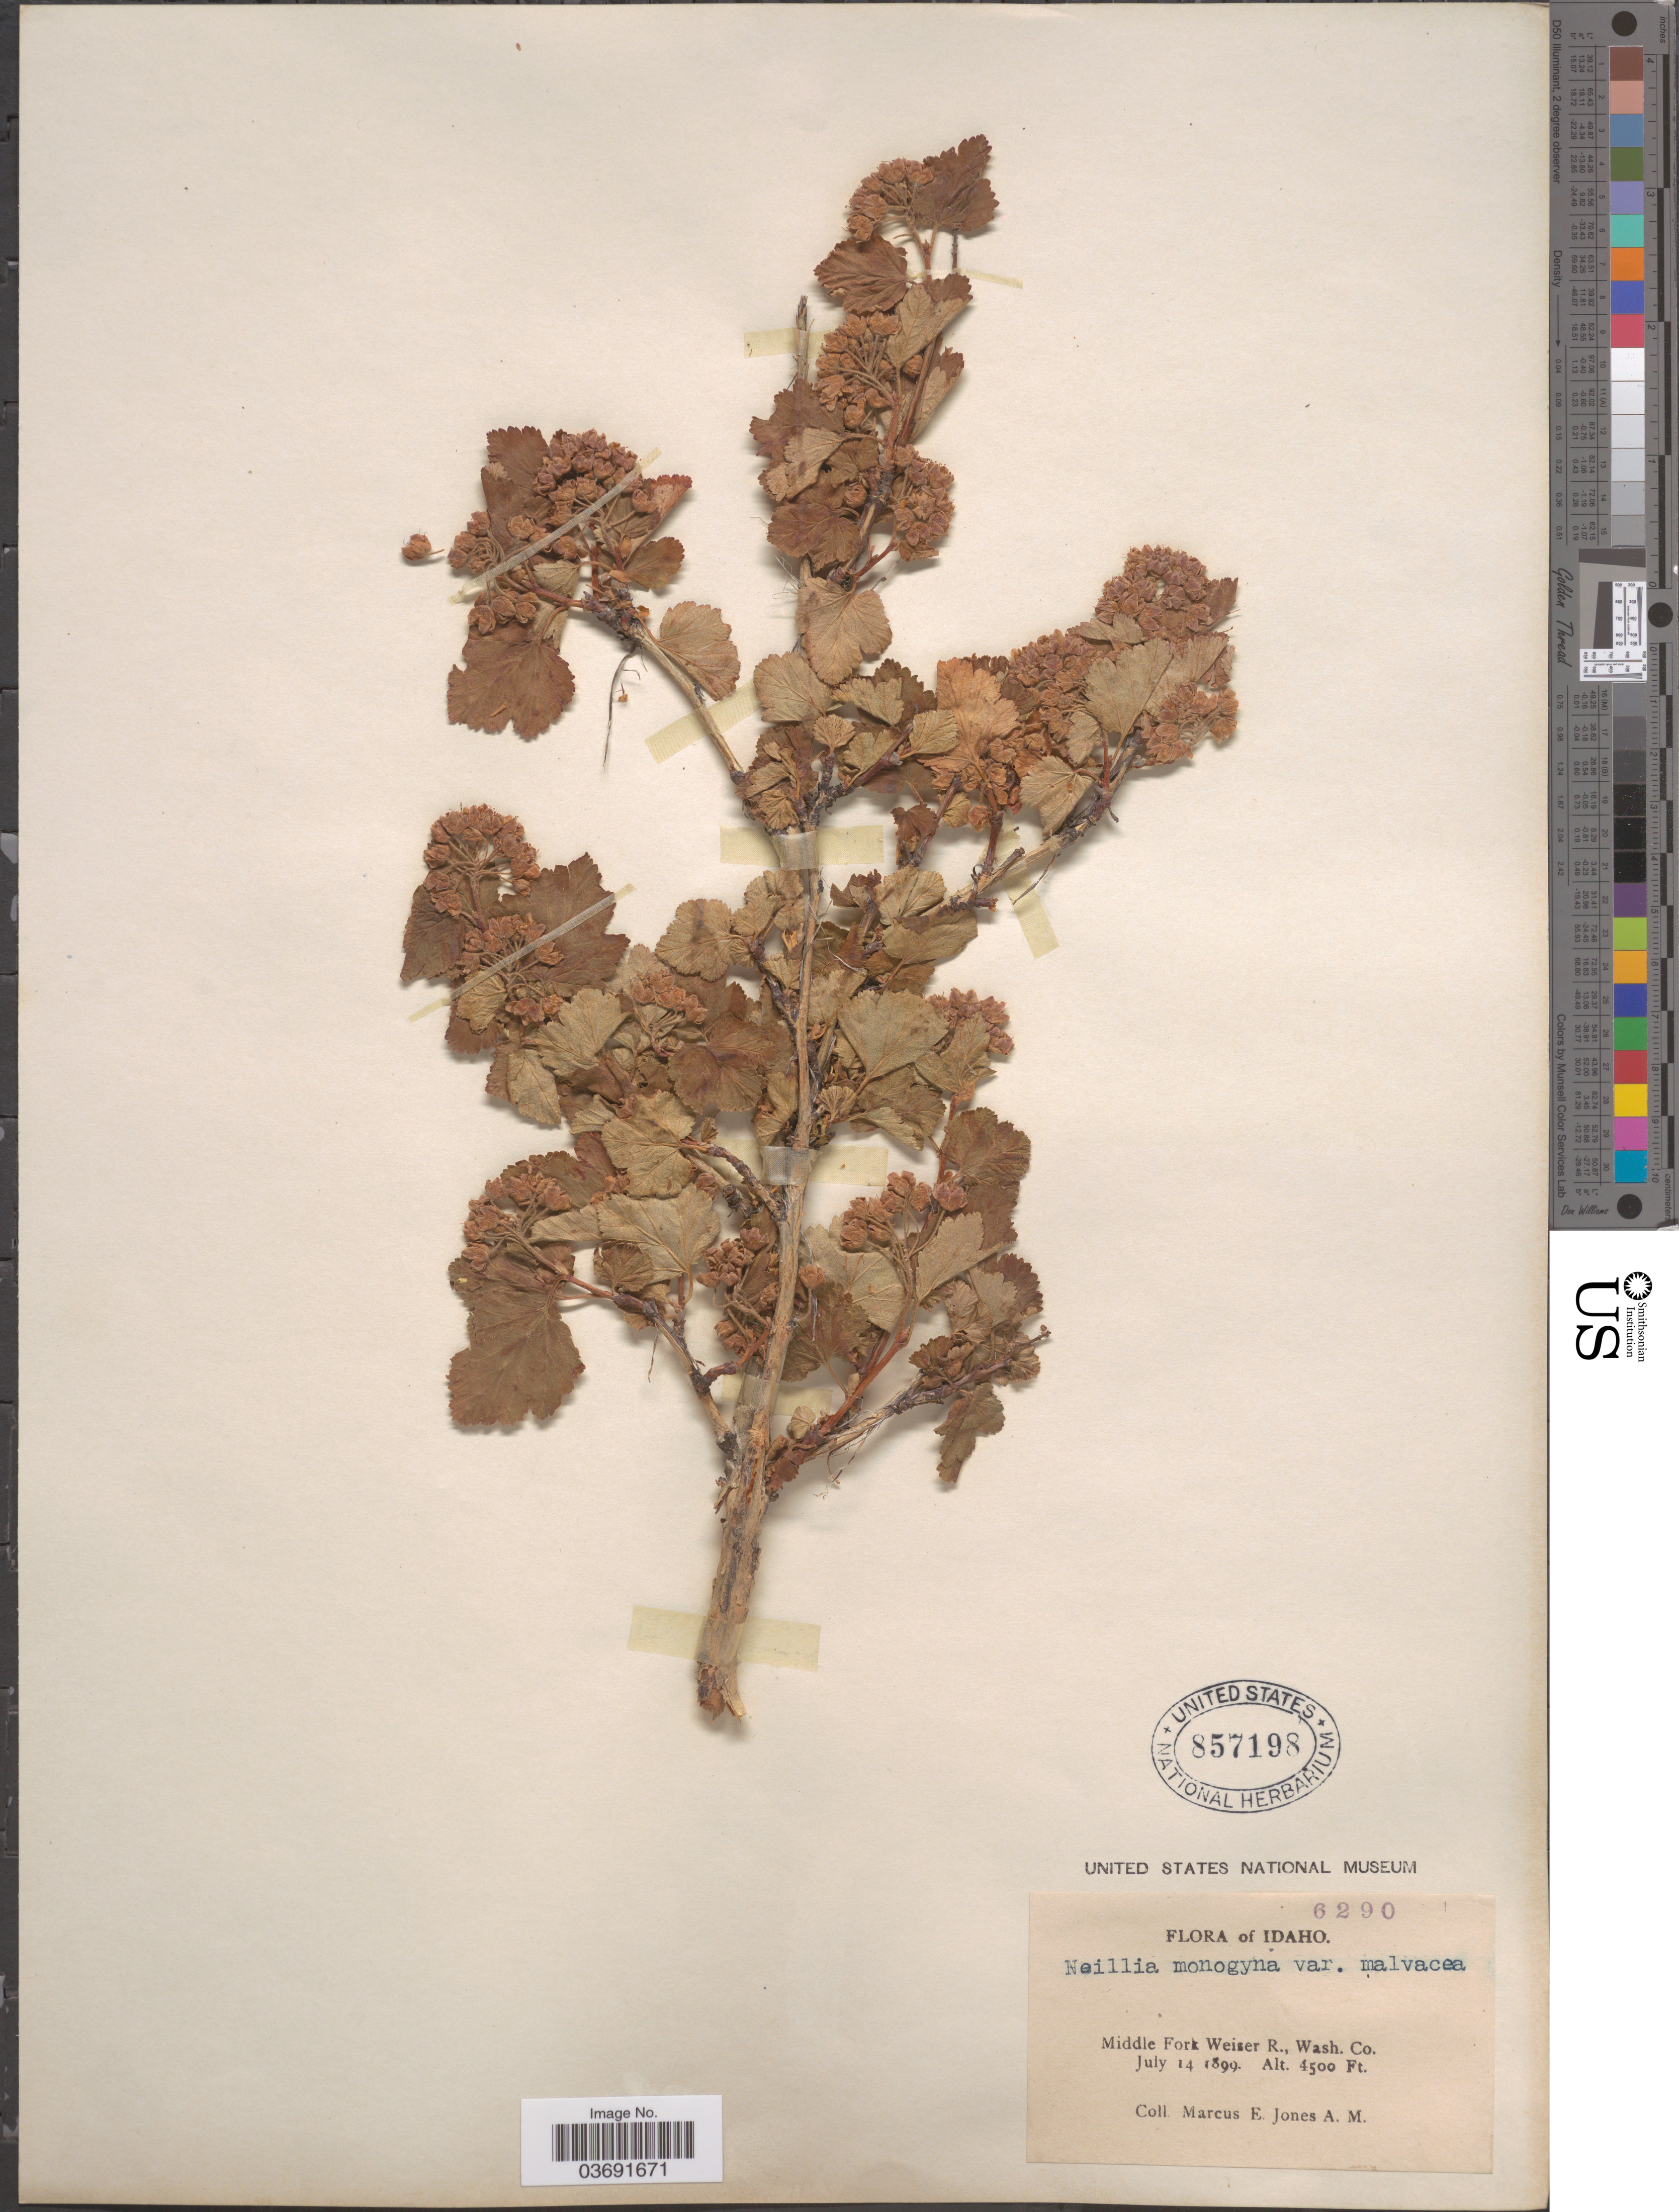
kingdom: Plantae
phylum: Tracheophyta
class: Magnoliopsida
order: Rosales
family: Rosaceae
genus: Physocarpus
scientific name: Physocarpus malvaceus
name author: (Greene) Kuntze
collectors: M. E. Jones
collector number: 6290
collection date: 1899-07-14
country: United States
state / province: Idaho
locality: Middle Fork Weiser R., Wash Co.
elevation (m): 1372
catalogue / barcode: US 857198